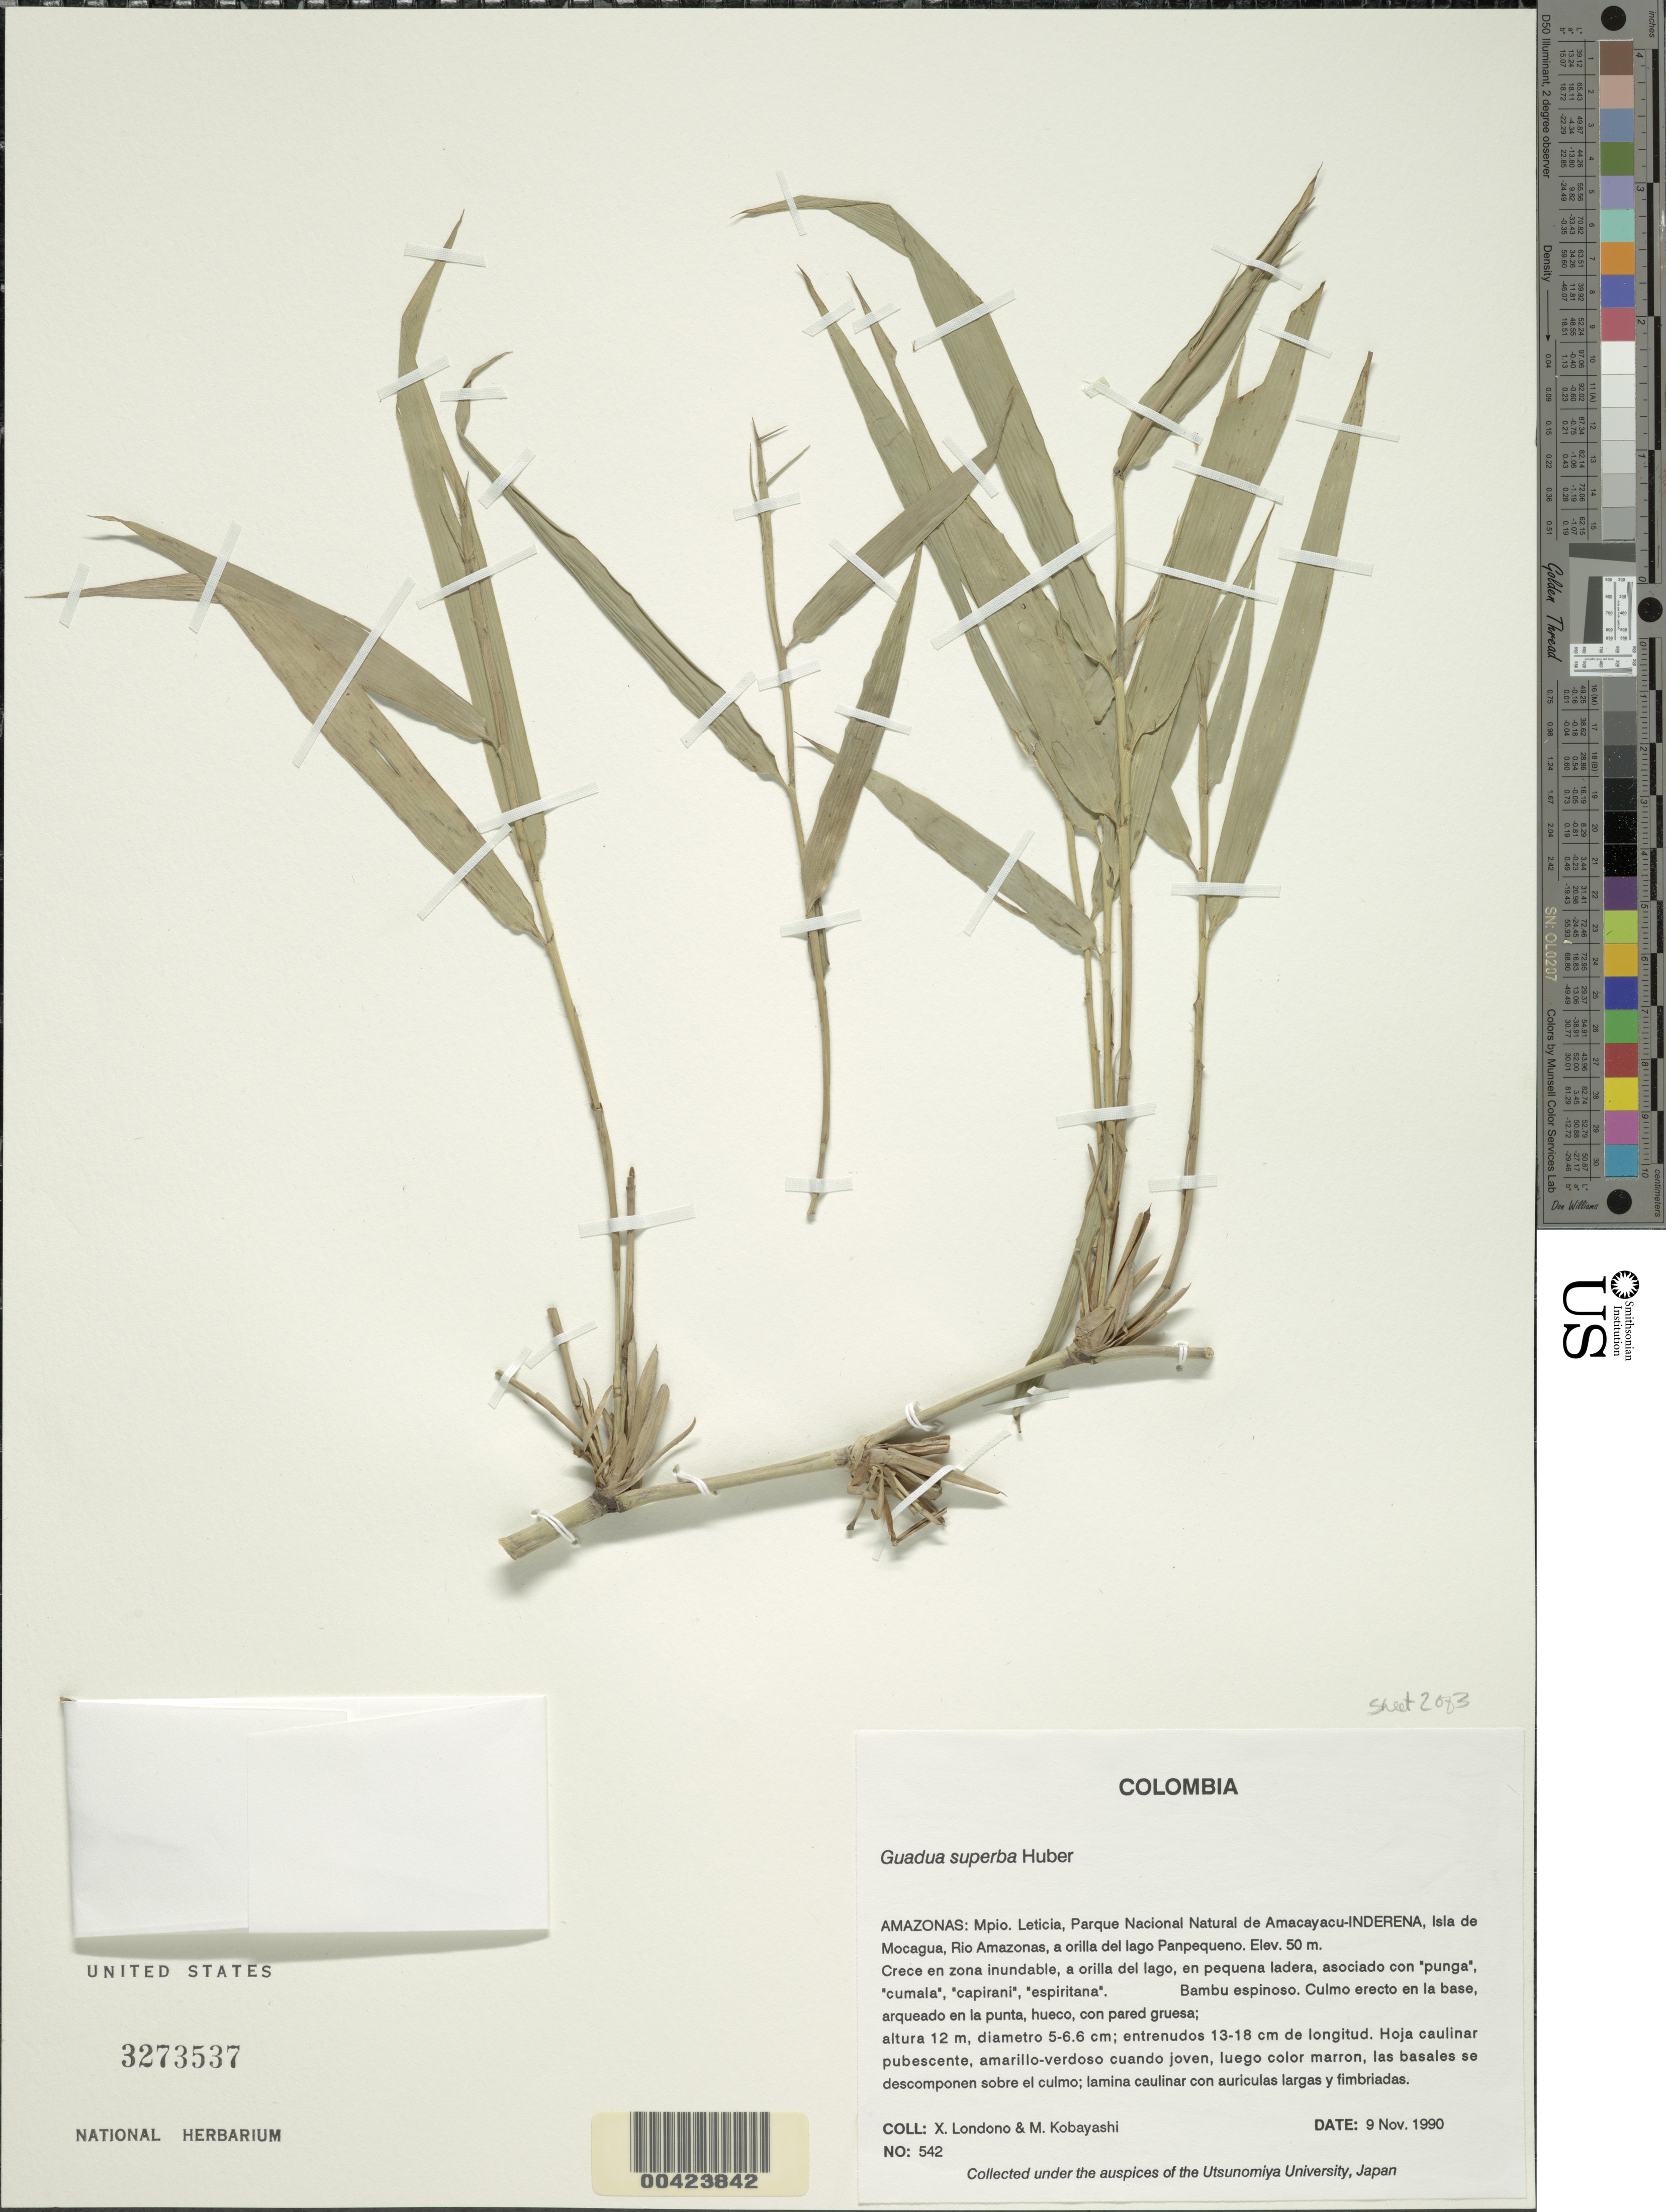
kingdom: Plantae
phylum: Tracheophyta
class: Liliopsida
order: Poales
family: Poaceae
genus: Guadua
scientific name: Guadua superba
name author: Huber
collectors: X. Londoño & M. Kobayashi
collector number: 542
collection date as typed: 09 Nov 1990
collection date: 1990-11-09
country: Colombia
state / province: Amazônas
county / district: Leticia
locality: Parque Nacional Natural de Amaca-Yacu - Inderena, Isla de Mocagua, Rio Amazonas, a Orila del Lago Panpequeno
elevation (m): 50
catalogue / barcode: US 3273537